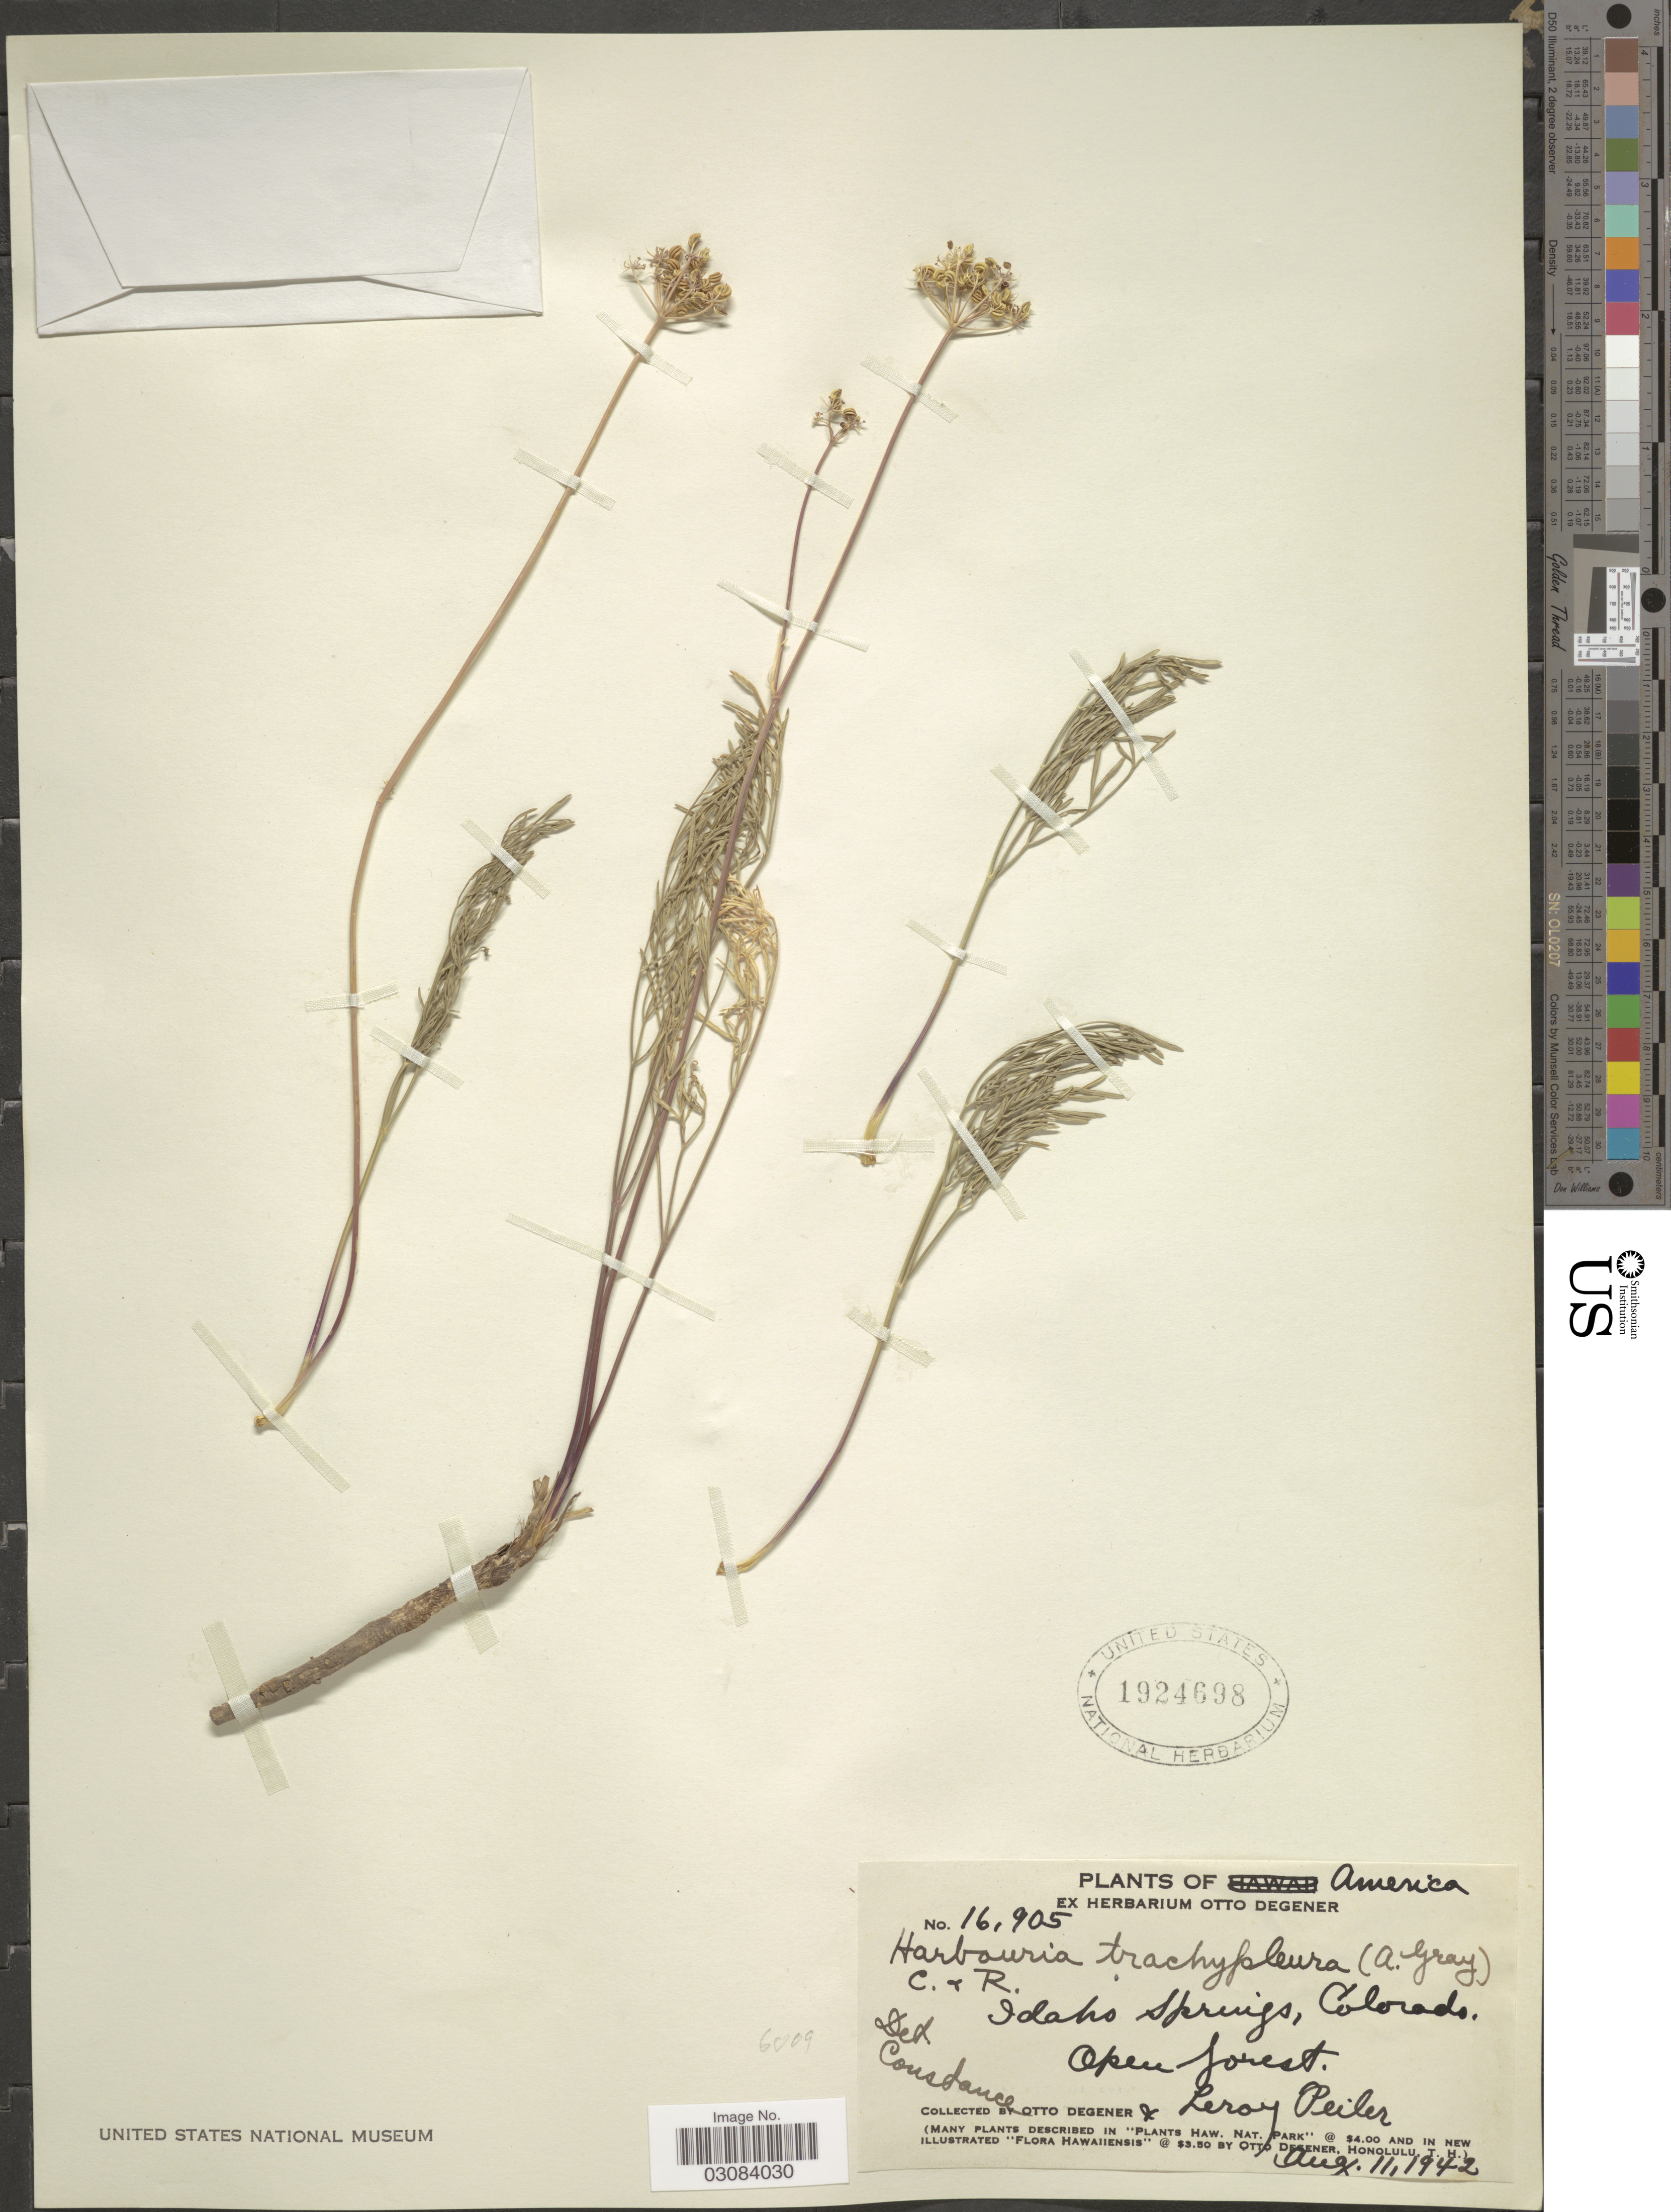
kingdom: Plantae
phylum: Tracheophyta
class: Magnoliopsida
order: Apiales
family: Apiaceae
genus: Harbouria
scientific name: Harbouria trachypleura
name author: (A. Gray) J.M. Coult. & Rose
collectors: O. Degener & L. Peiler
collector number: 16905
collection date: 1942-08-11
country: United States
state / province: Colorado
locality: Idaho Springs.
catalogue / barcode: US 1924698